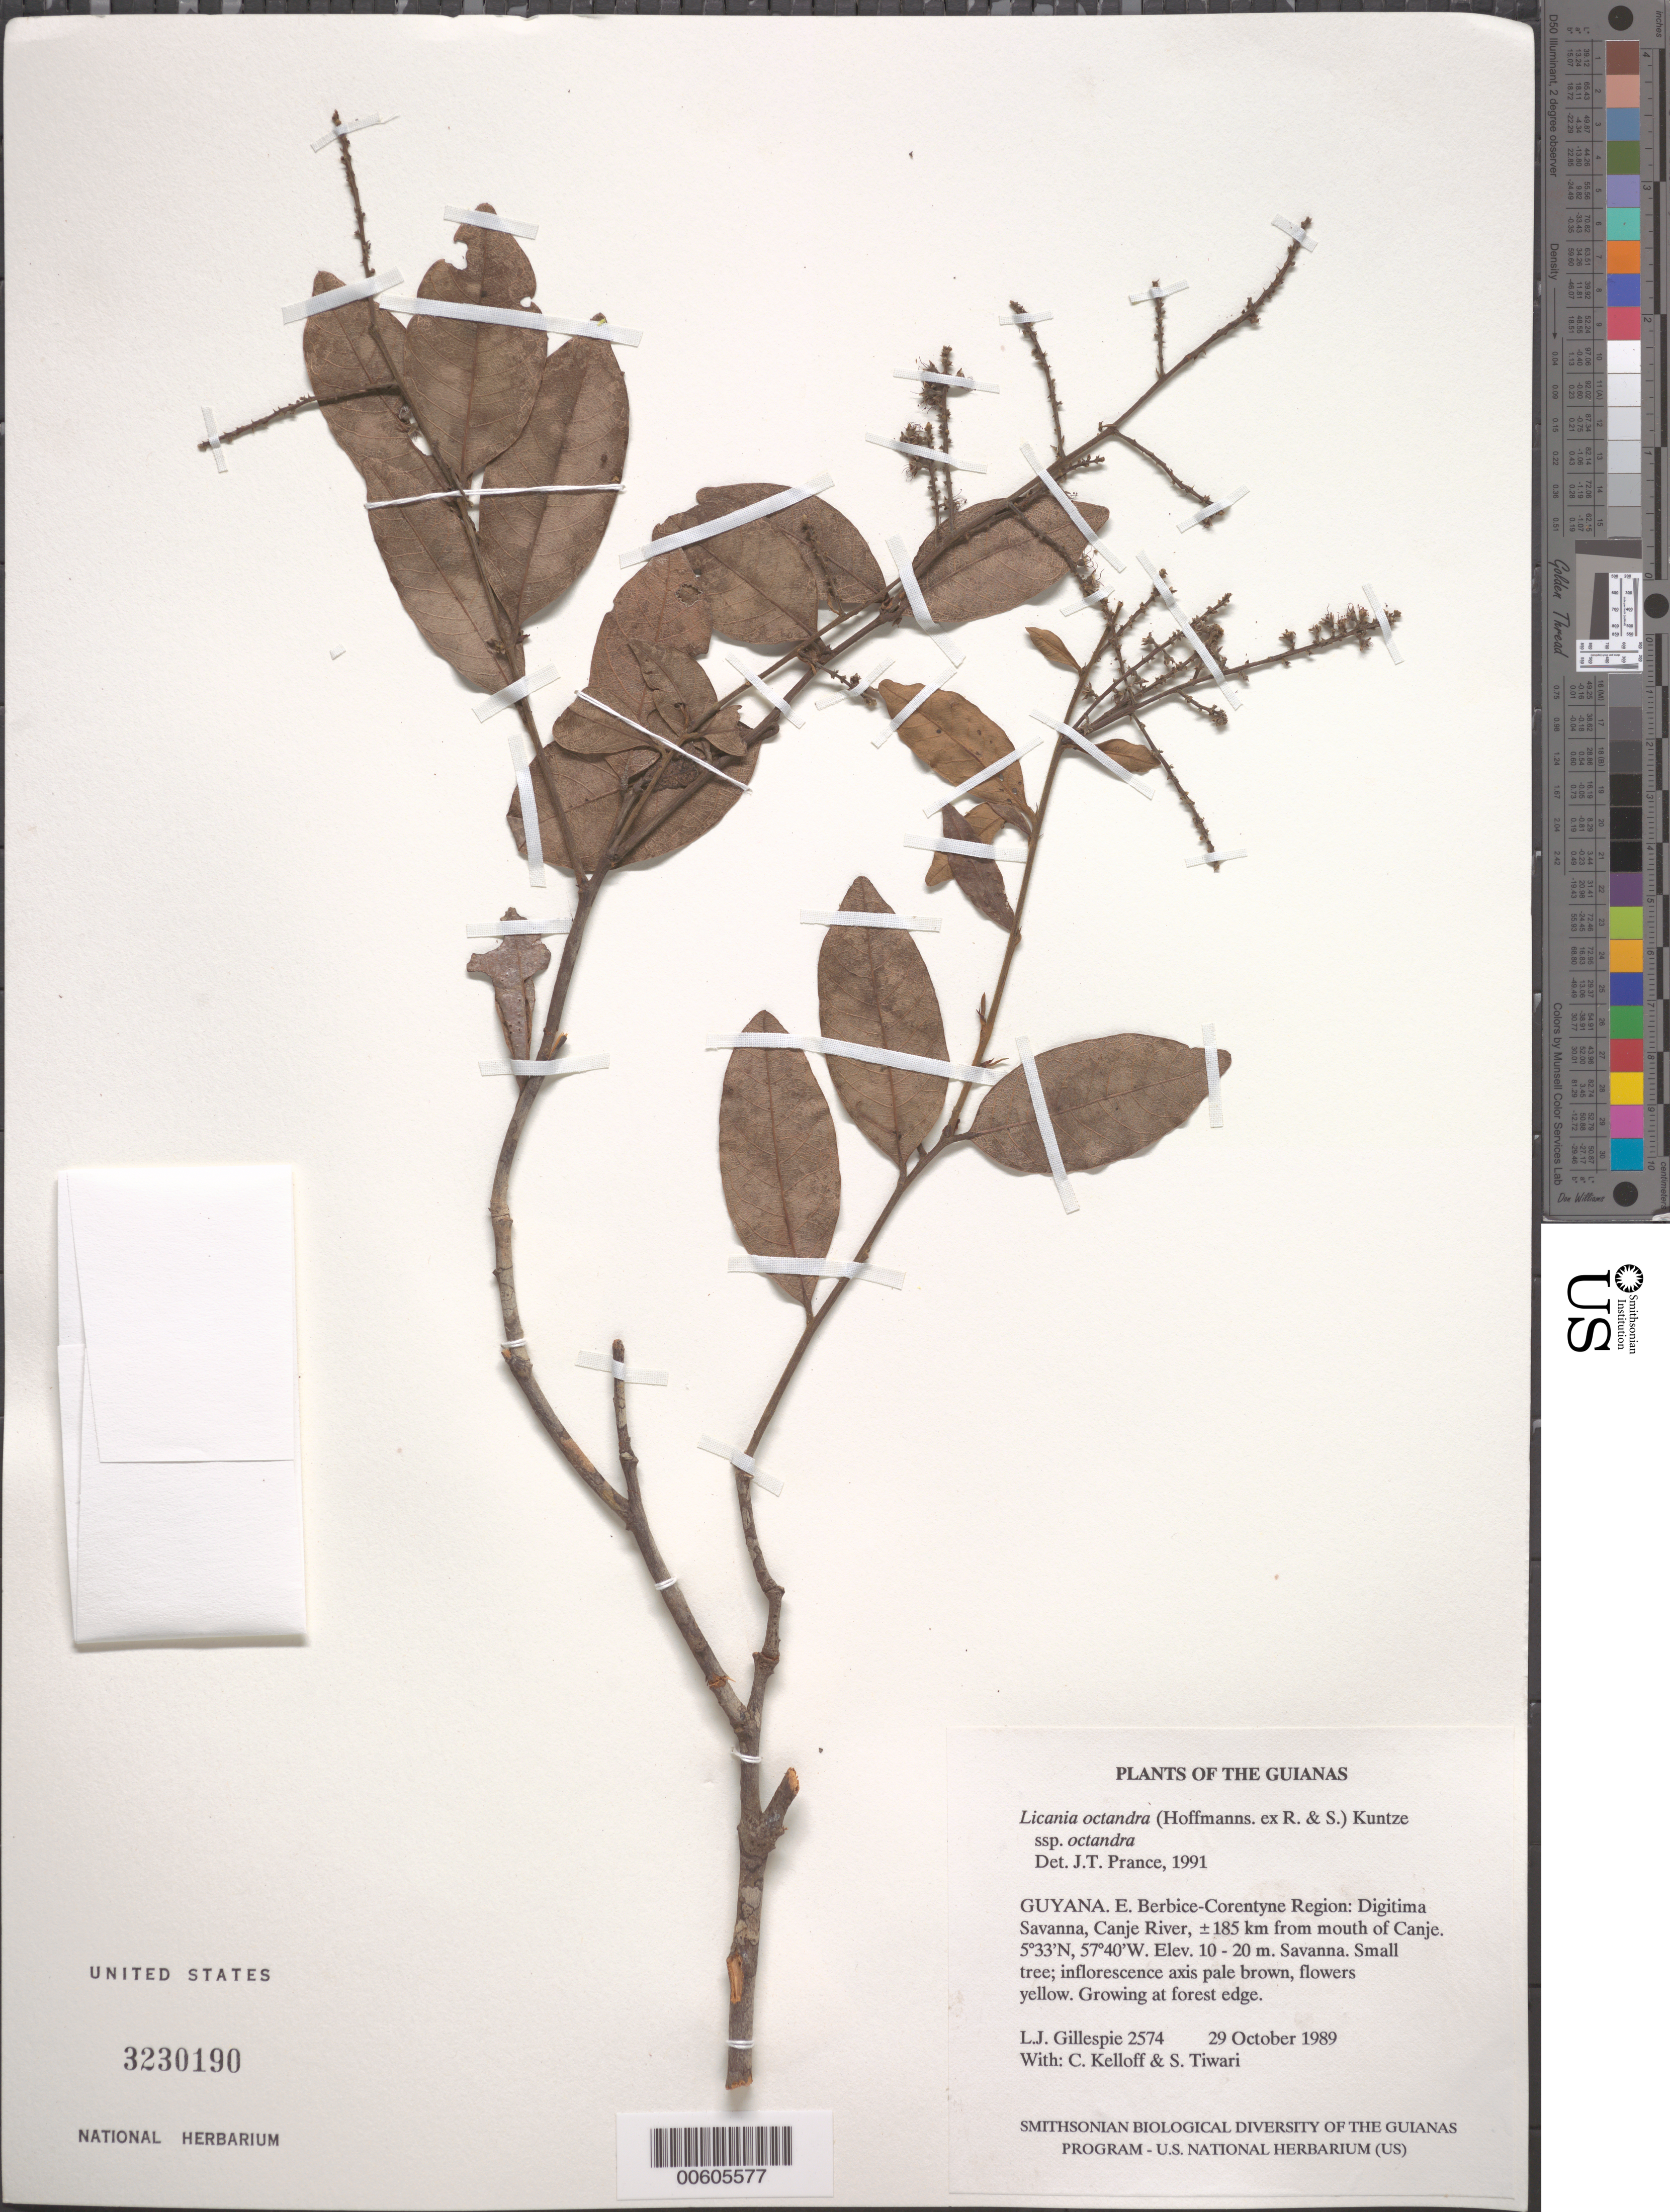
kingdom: Plantae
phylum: Tracheophyta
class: Magnoliopsida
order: Malpighiales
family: Chrysobalanaceae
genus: Leptobalanus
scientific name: Leptobalanus octandrus subsp. octandrus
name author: (Hoffmanns. ex Schult.) Sothers & Prance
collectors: L. J. Gillespie, C. L. Kelloff & S. Tiwari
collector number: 2574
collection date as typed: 30 October 1989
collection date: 1989-10-30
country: Guyana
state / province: E. Berbice-Corentyne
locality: Digitima Savanna, Canje River, ±185 km from mouth of Canje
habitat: Savanna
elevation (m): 10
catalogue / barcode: US 3230190